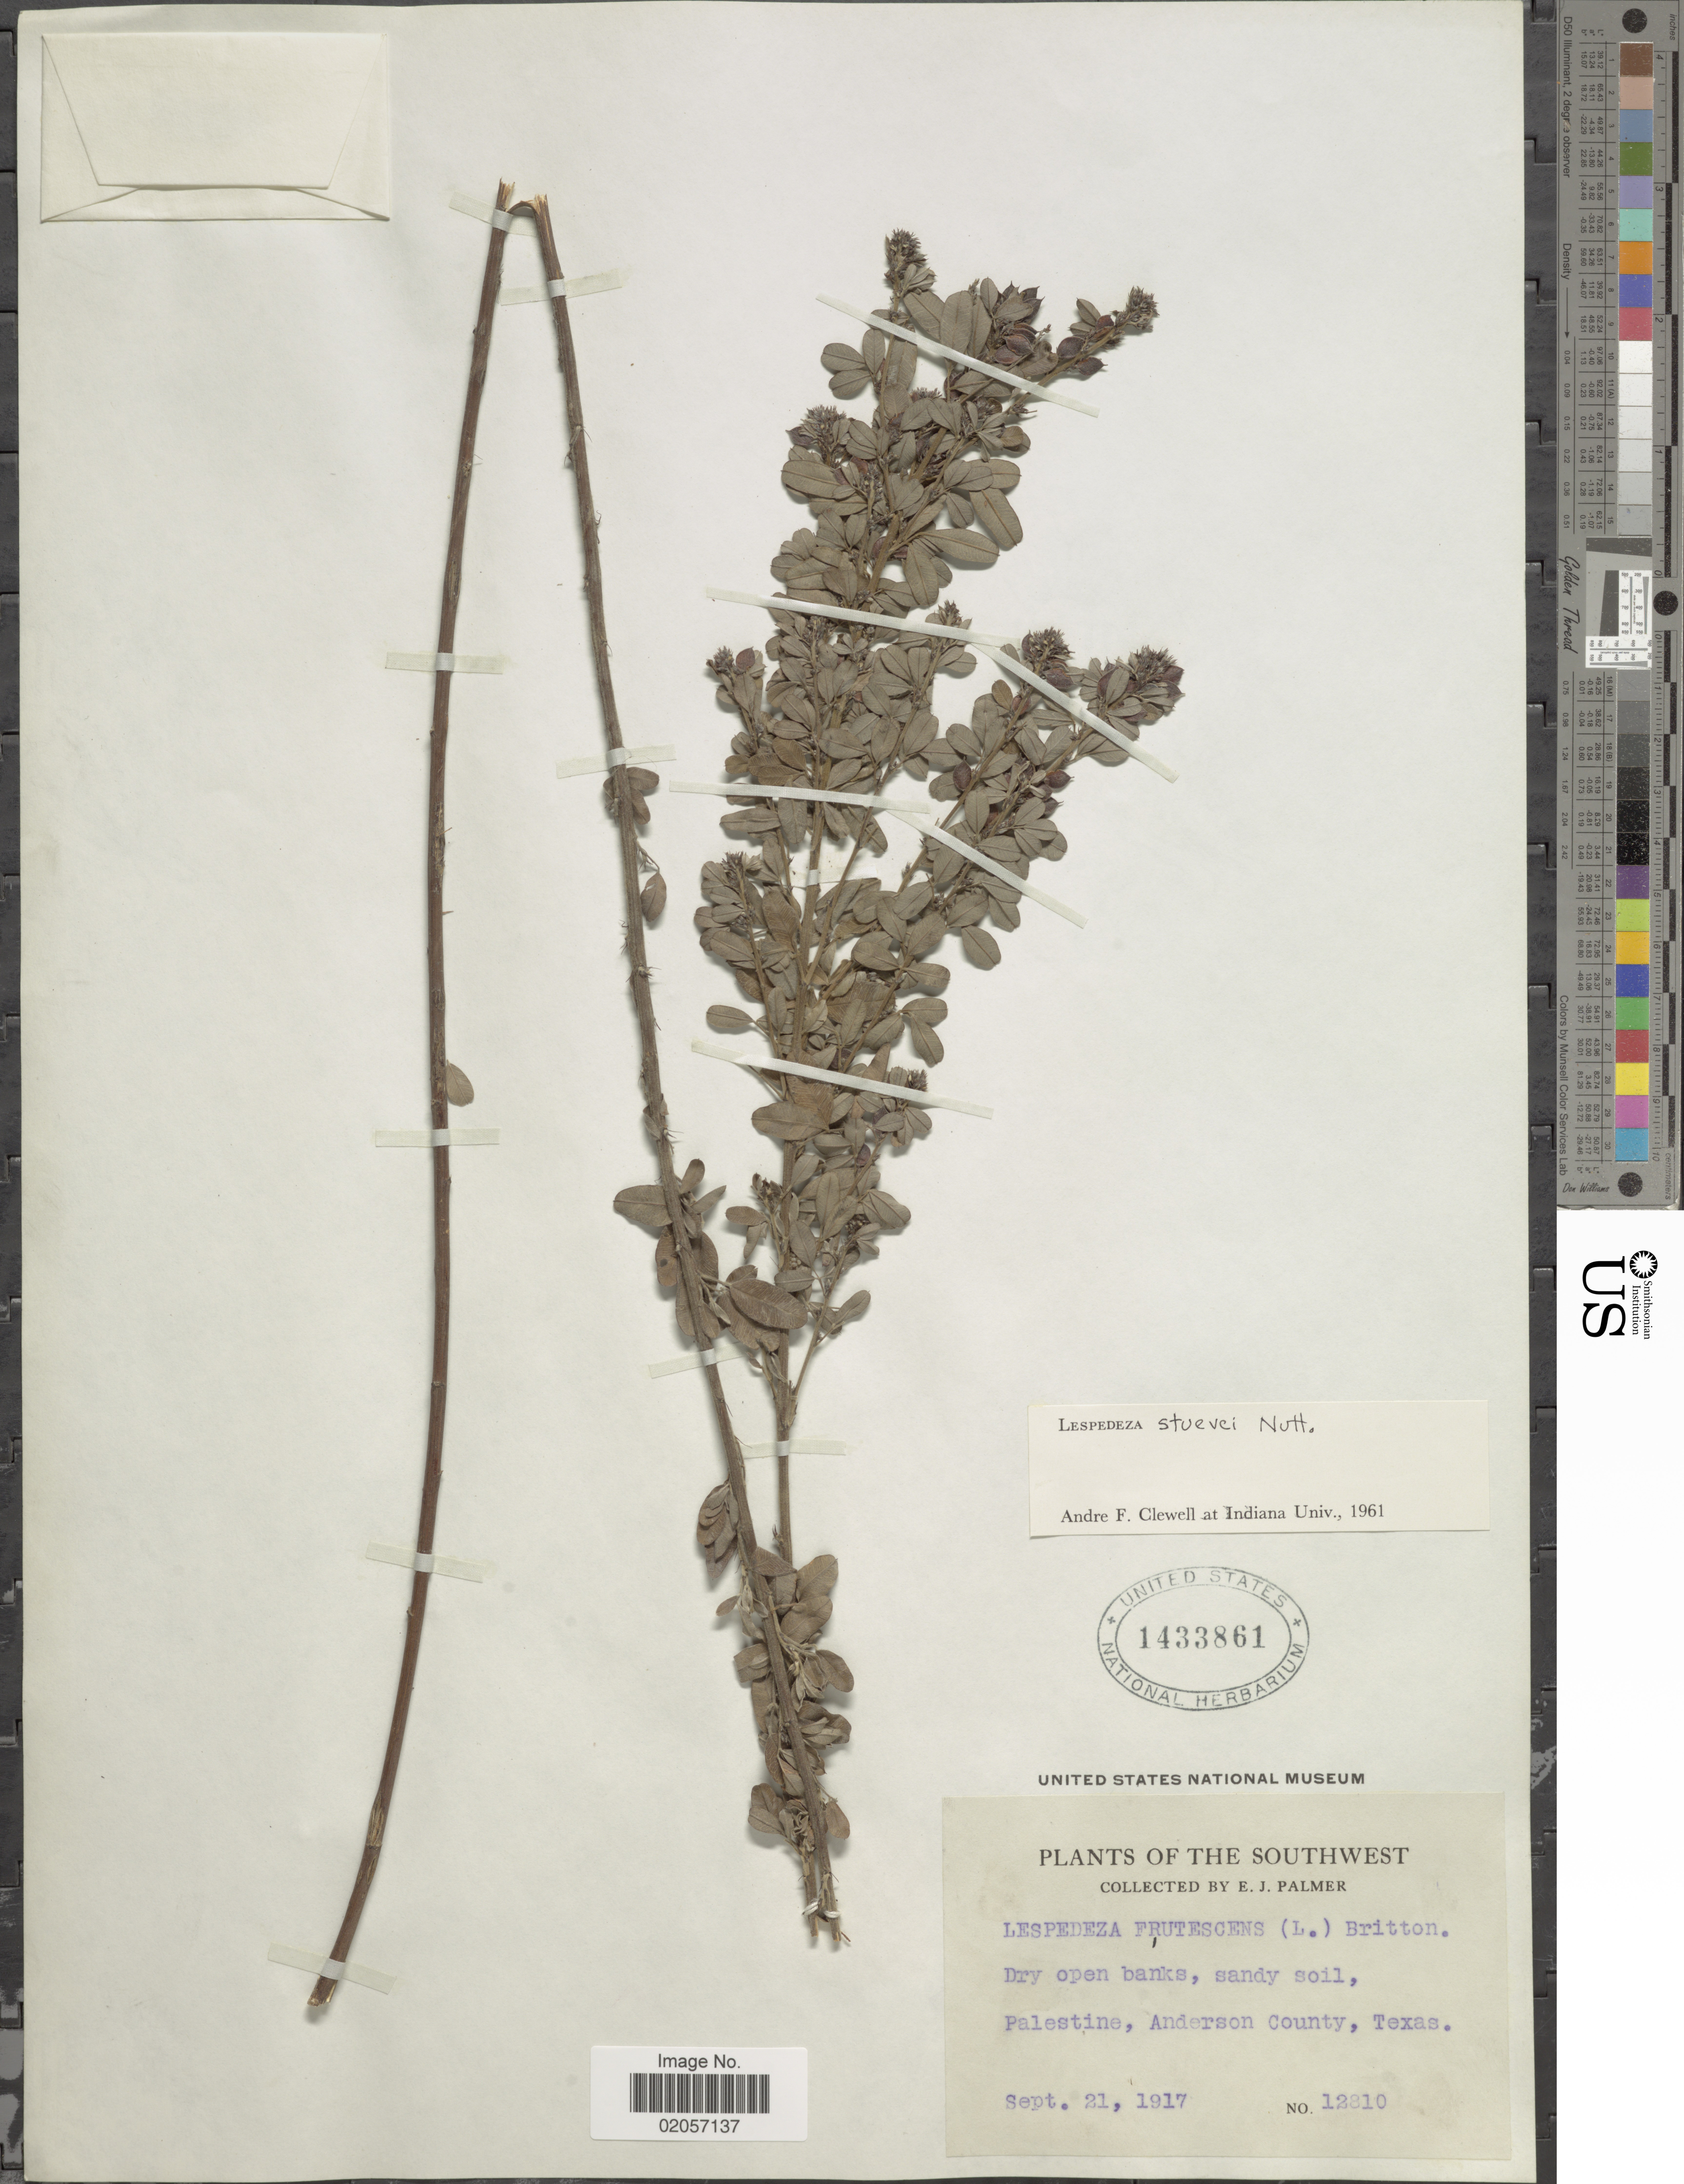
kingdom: Plantae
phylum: Tracheophyta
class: Magnoliopsida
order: Fabales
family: Fabaceae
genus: Lespedeza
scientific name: Lespedeza stuevei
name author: Nutt.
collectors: E. J. Palmer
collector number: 12810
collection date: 1917-09-21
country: United States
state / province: Texas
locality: The Southwest. Palestine, Anderson County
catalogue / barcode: US 1433861